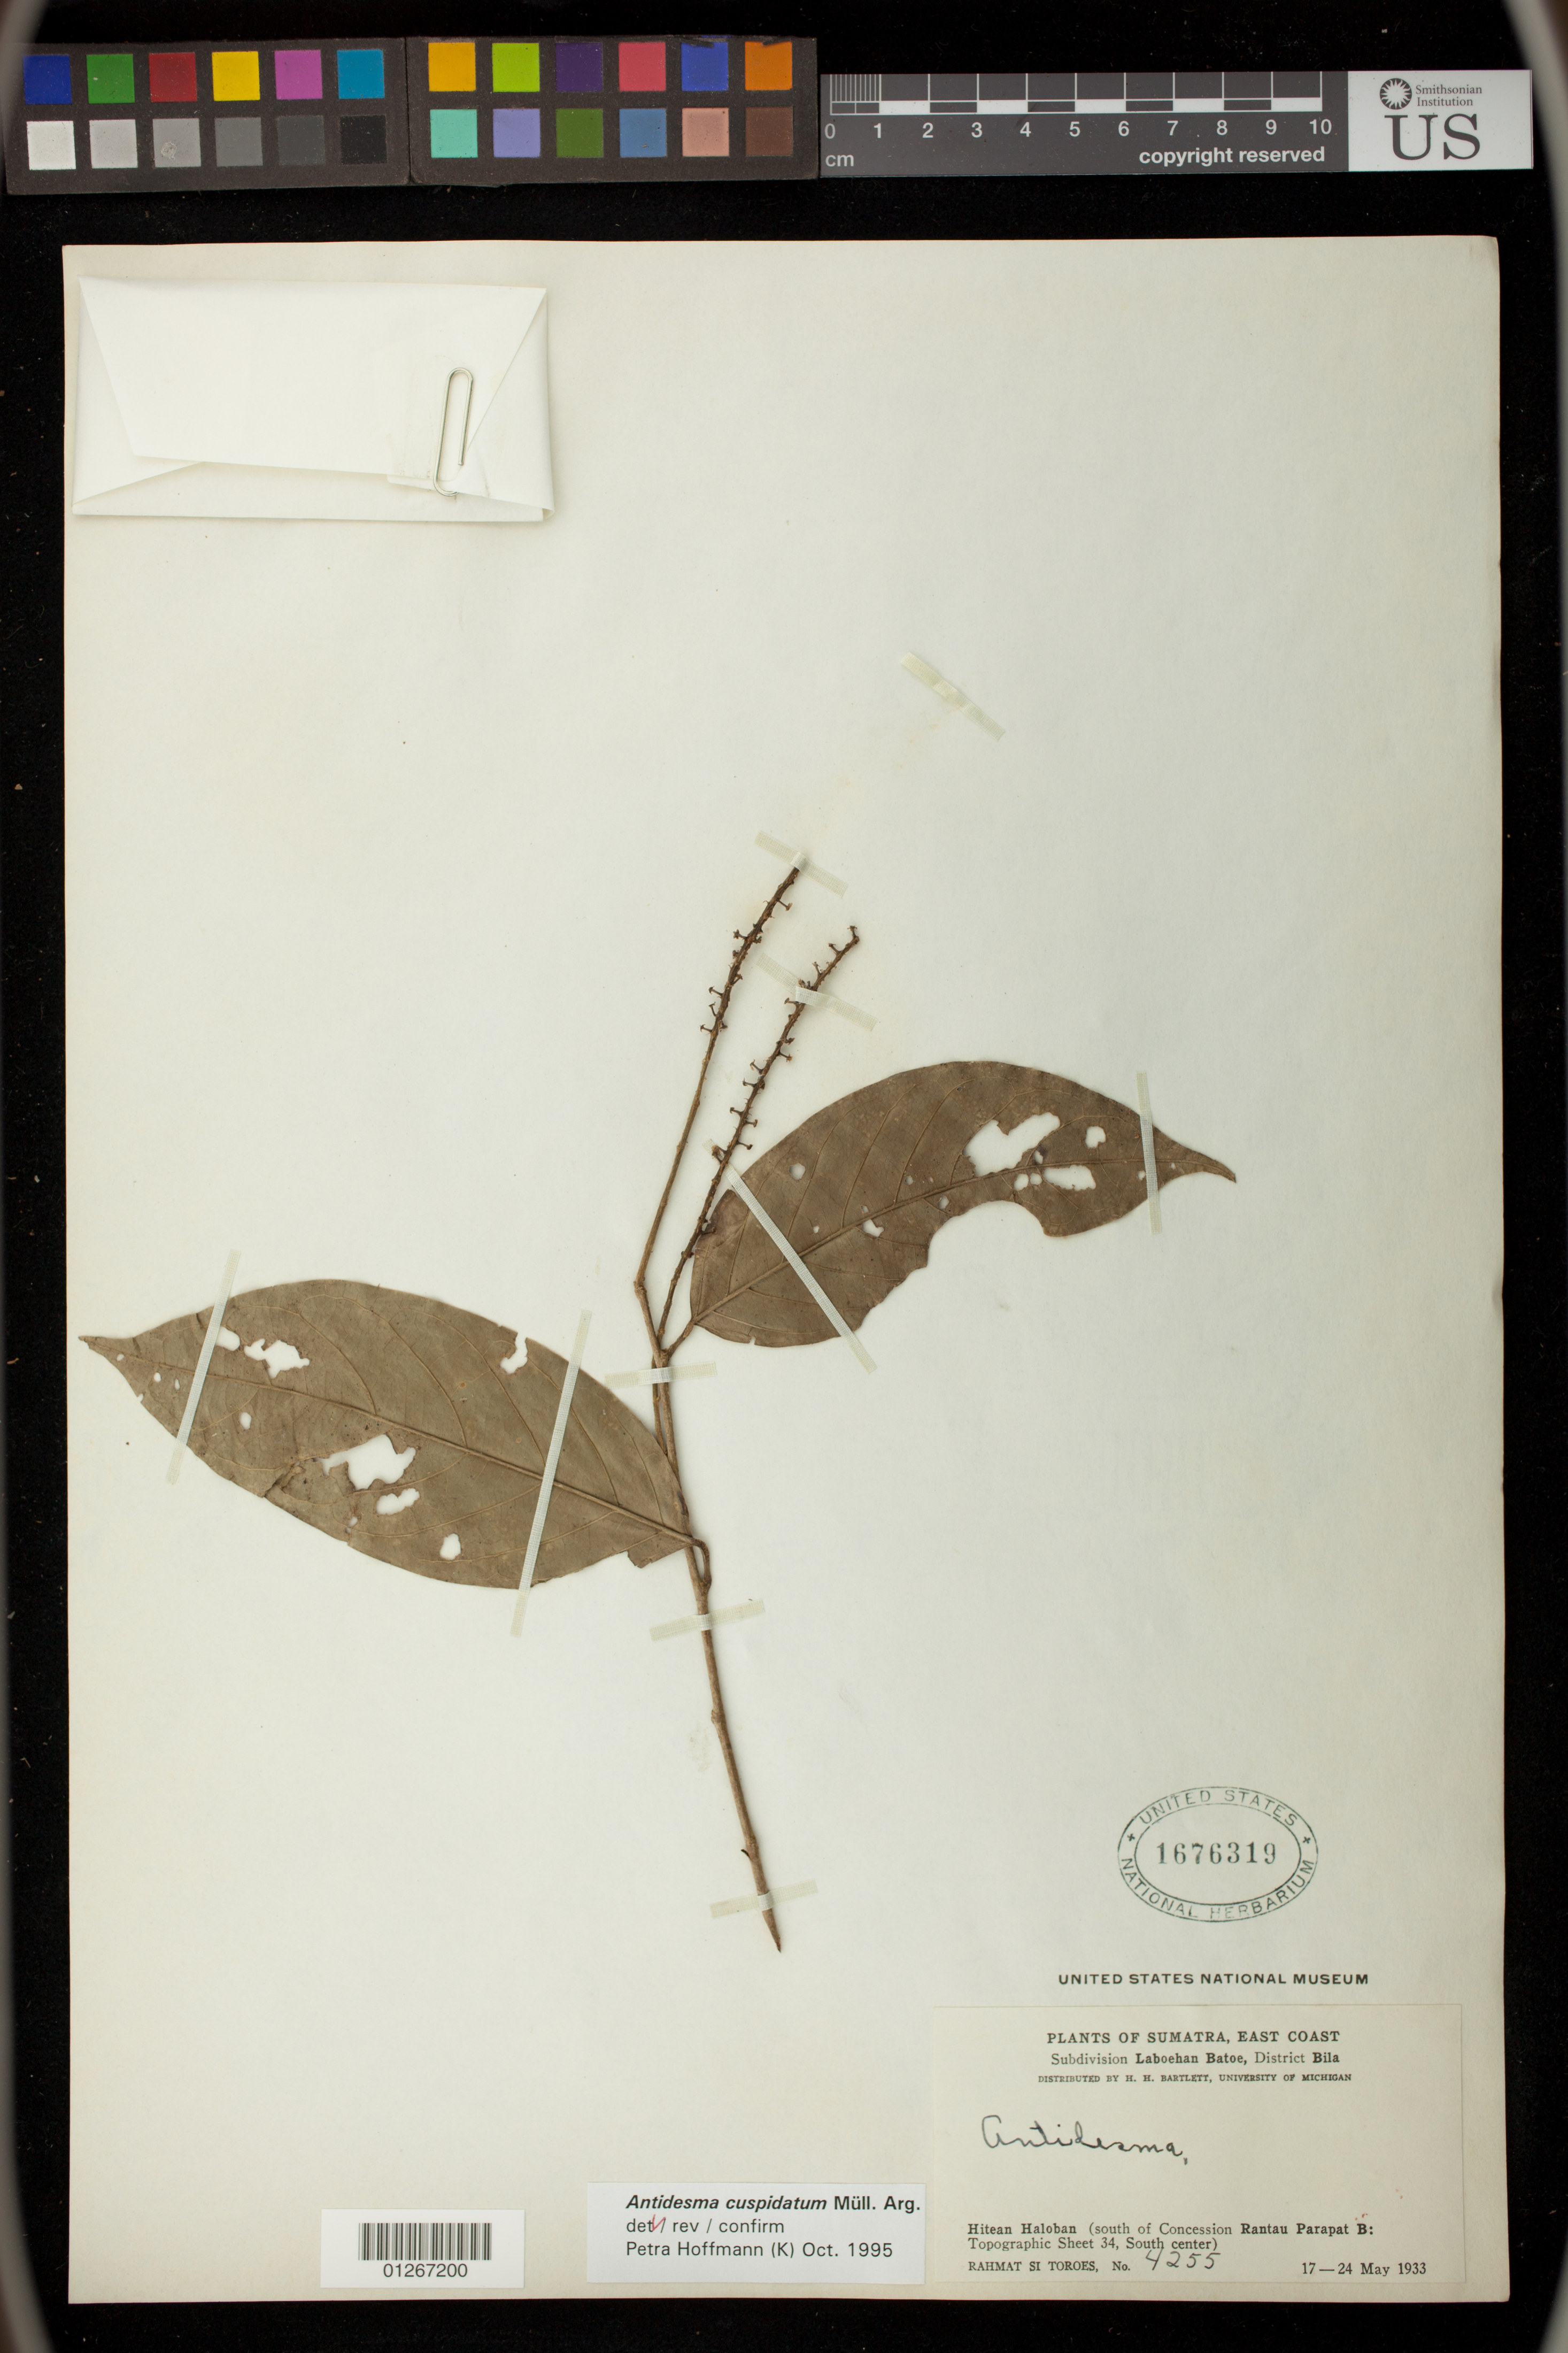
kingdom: Plantae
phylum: Tracheophyta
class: Magnoliopsida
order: Malpighiales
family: Phyllanthaceae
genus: Antidesma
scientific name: Antidesma cuspidatum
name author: Müll. Arg.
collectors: Rahmat Si Boeea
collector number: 4255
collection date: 1933-05-17/1933-05-24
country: Indonesia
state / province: Sumatra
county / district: Sumatera Utara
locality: Subdivision Laboehan Batoe, District Bila;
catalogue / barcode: US 1676319